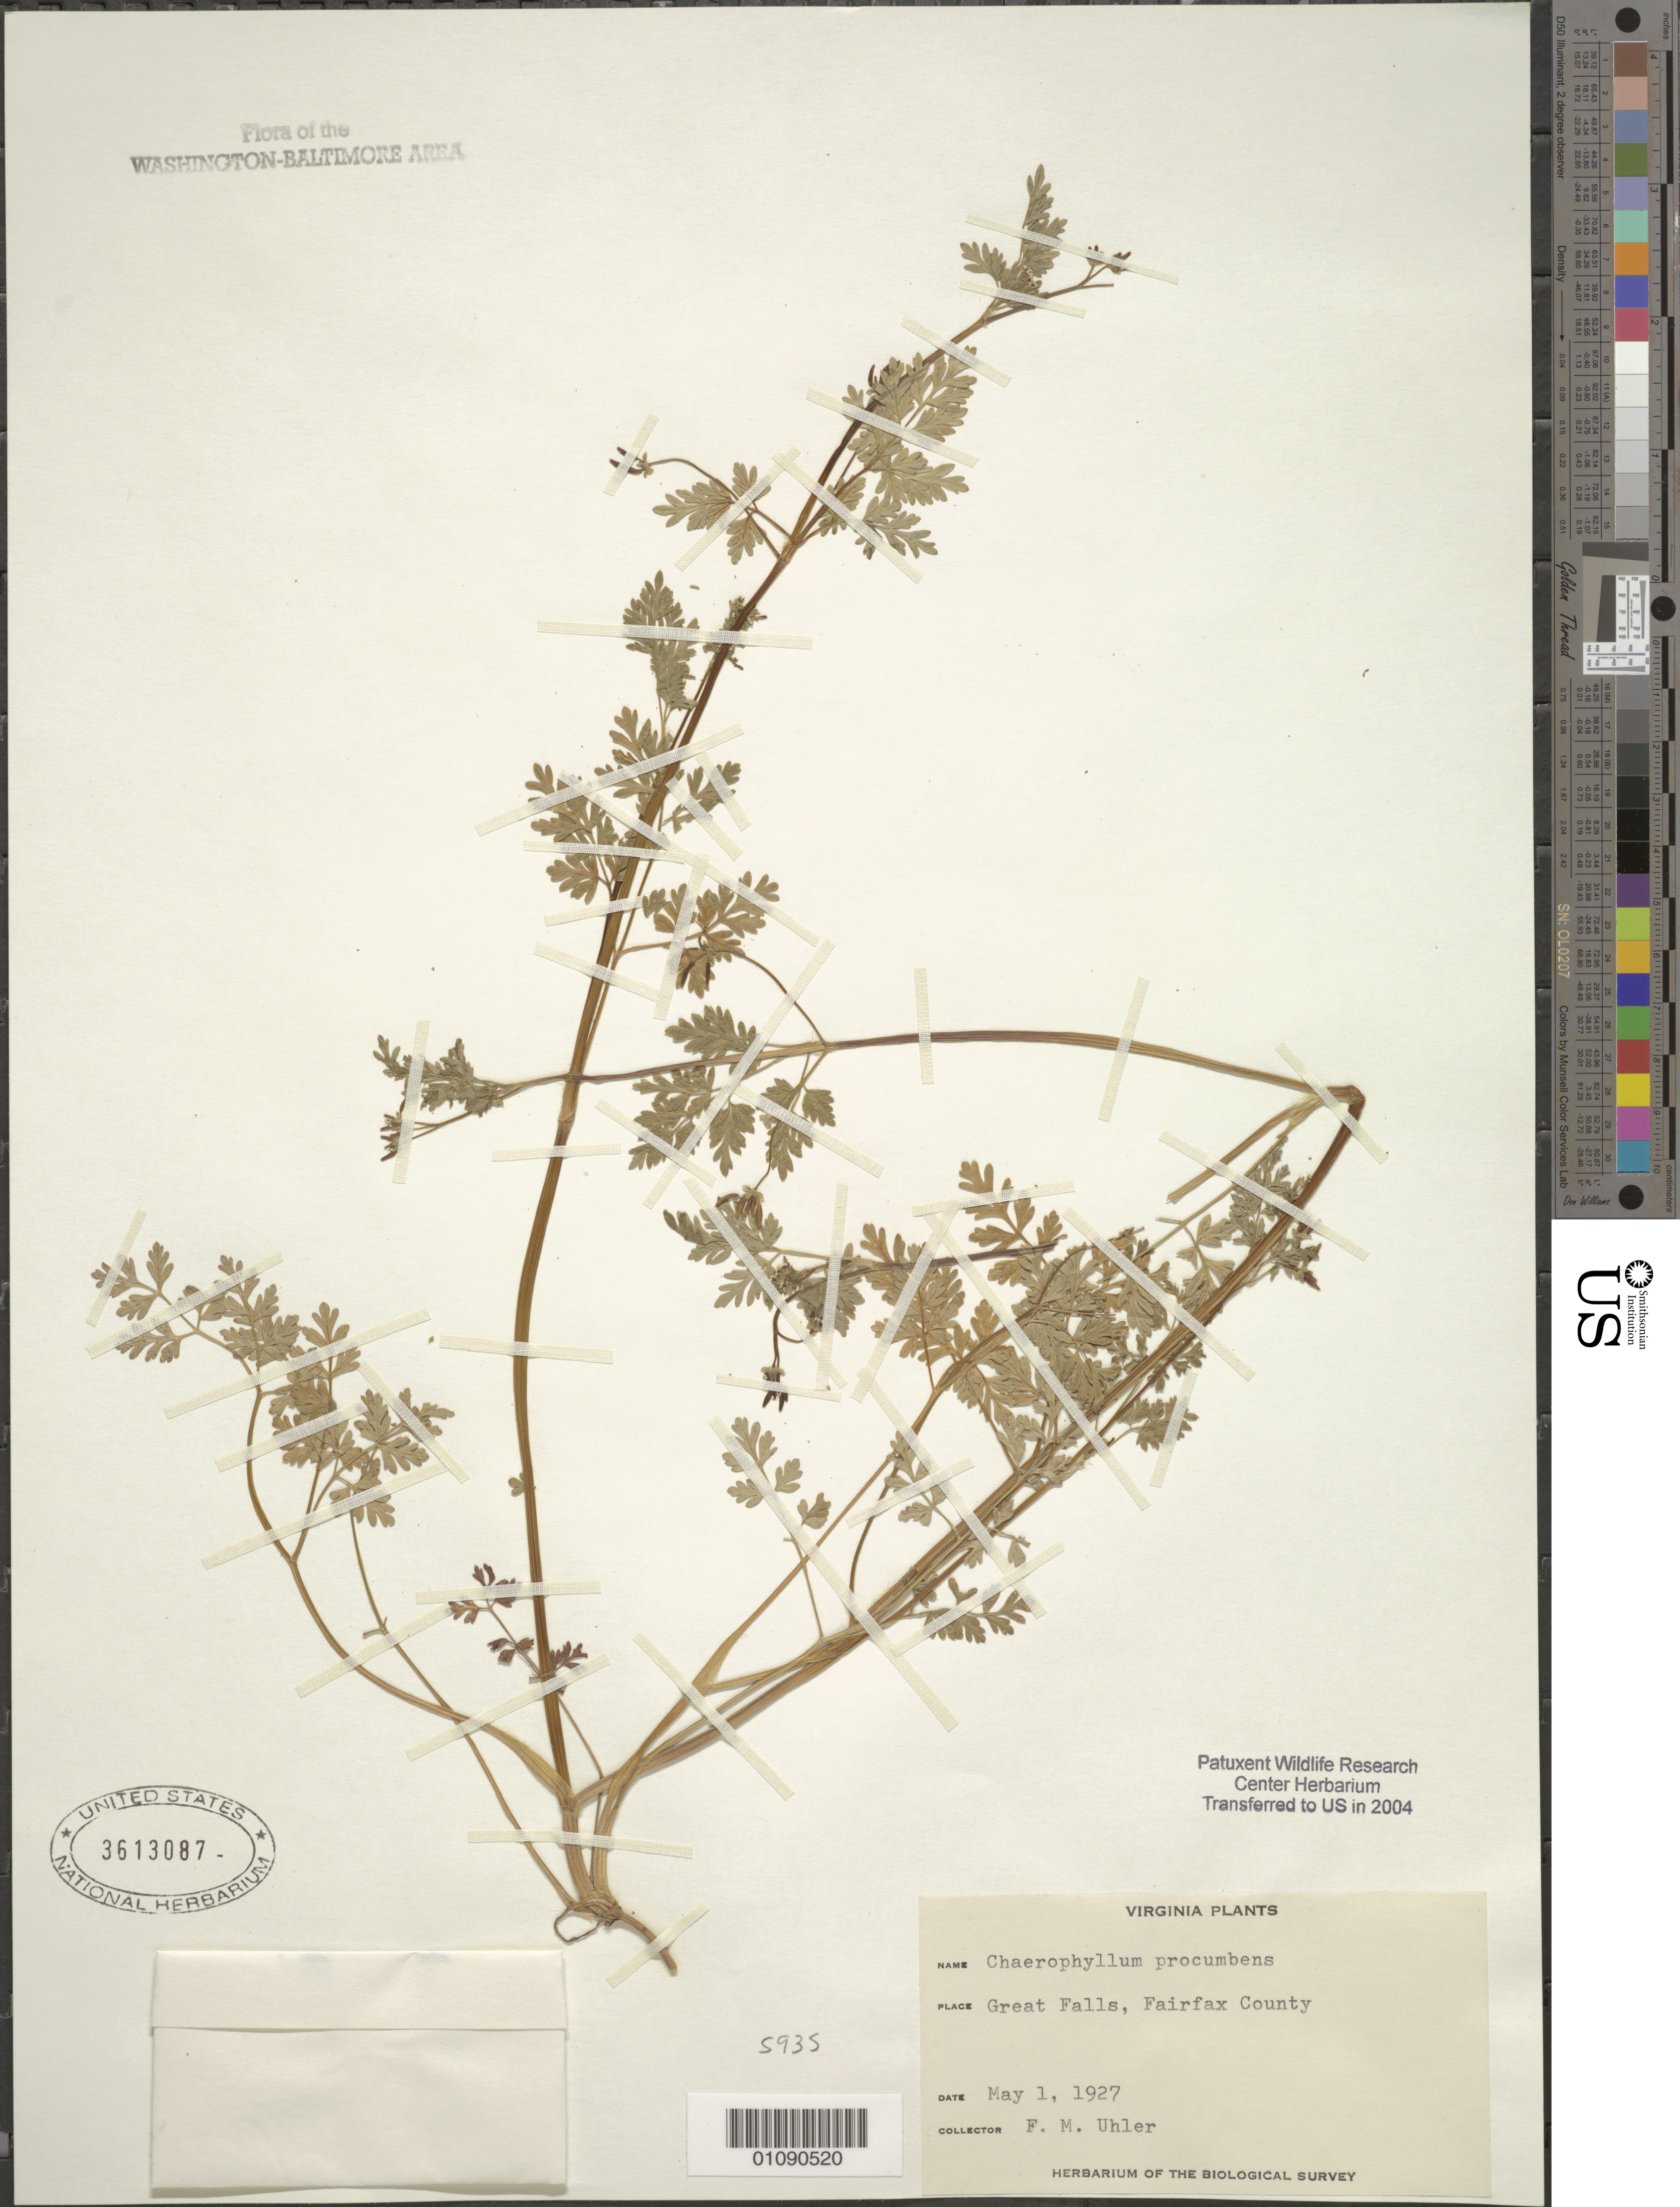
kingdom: Plantae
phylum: Tracheophyta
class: Magnoliopsida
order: Apiales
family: Apiaceae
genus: Chaerophyllum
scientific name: Chaerophyllum procumbens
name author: (L.) Crantz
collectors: F. M. Uhler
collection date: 1927-05-01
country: United States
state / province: Virginia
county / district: Fairfax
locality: Great Falls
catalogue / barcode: US 3613087